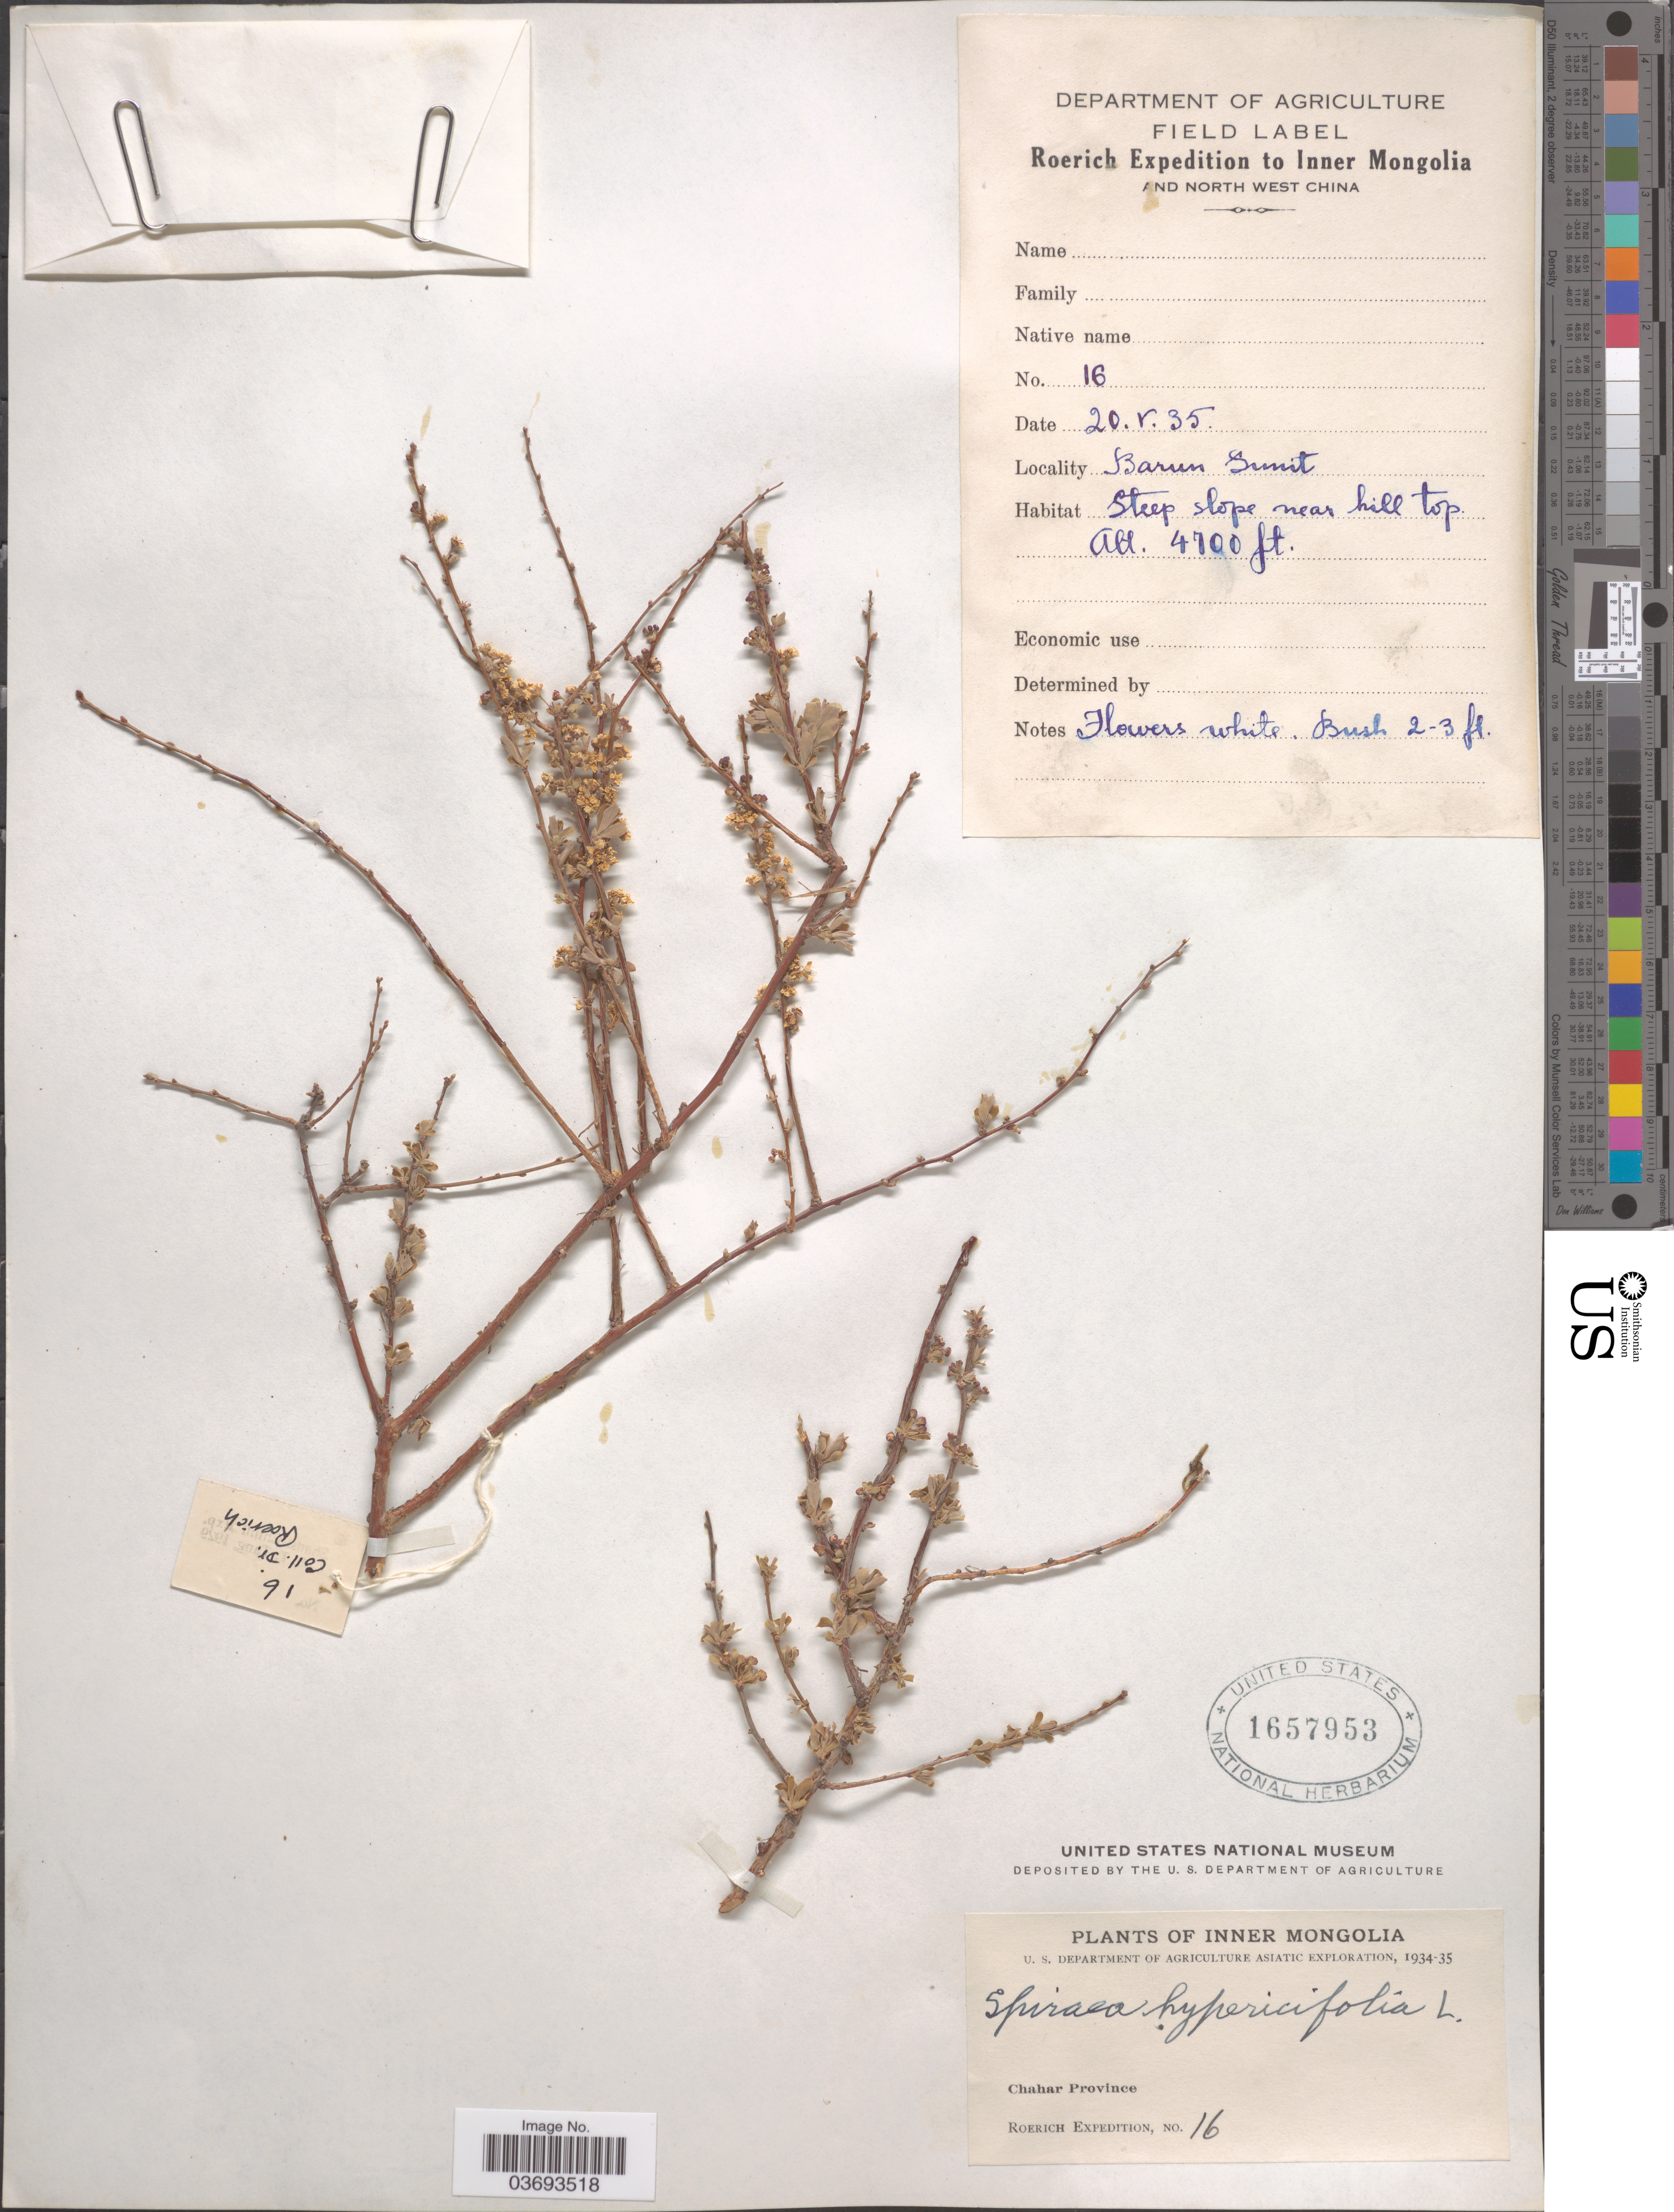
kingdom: Plantae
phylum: Tracheophyta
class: Magnoliopsida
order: Rosales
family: Rosaceae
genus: Spiraea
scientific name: Spiraea hypericifolia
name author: L.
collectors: Roerich Expedition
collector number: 16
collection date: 1935-05-20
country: China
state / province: Nei Monggol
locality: Inner Mongolia and North West China. Barun Sunit Chahar Province.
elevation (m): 1433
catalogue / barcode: US 1657953